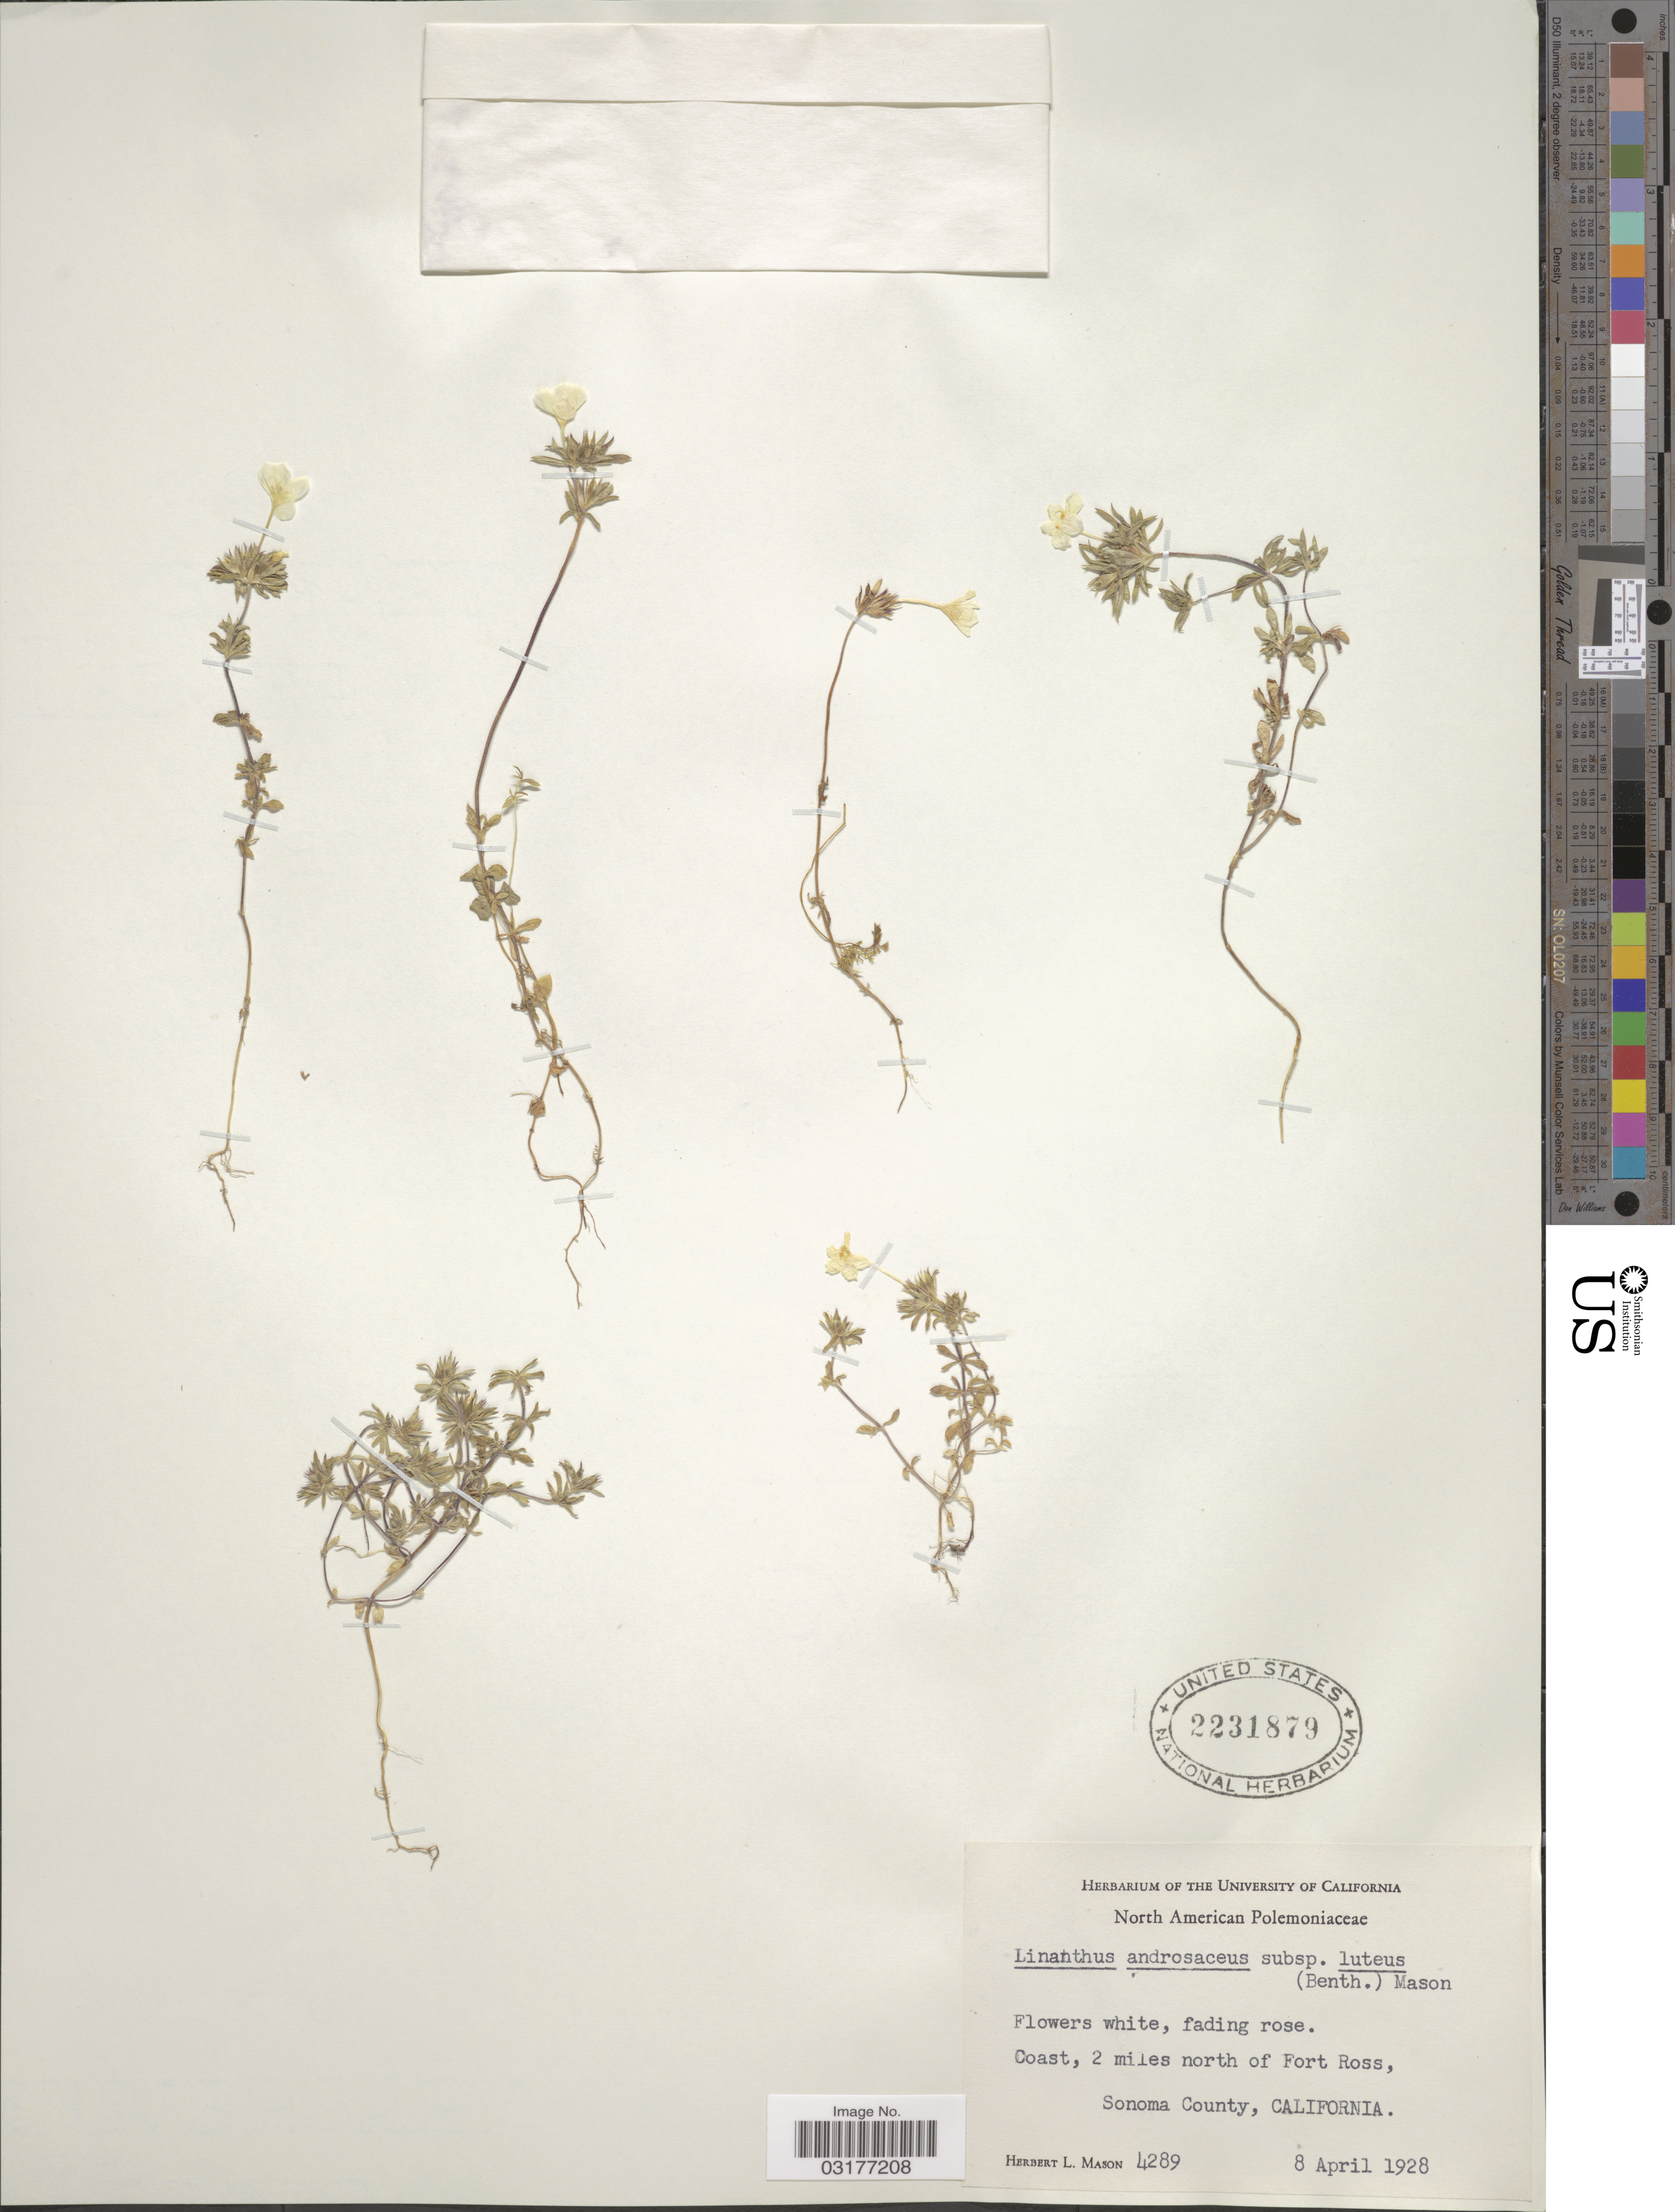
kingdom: Plantae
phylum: Tracheophyta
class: Magnoliopsida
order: Ericales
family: Polemoniaceae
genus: Leptosiphon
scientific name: Leptosiphon parviflorus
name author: Benth.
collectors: H. L. Mason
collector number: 4289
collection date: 1928-04-08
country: United States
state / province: California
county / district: Sonoma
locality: Coast, 2 miles north of Fort Ross, Sonoma County.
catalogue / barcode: US 2231879